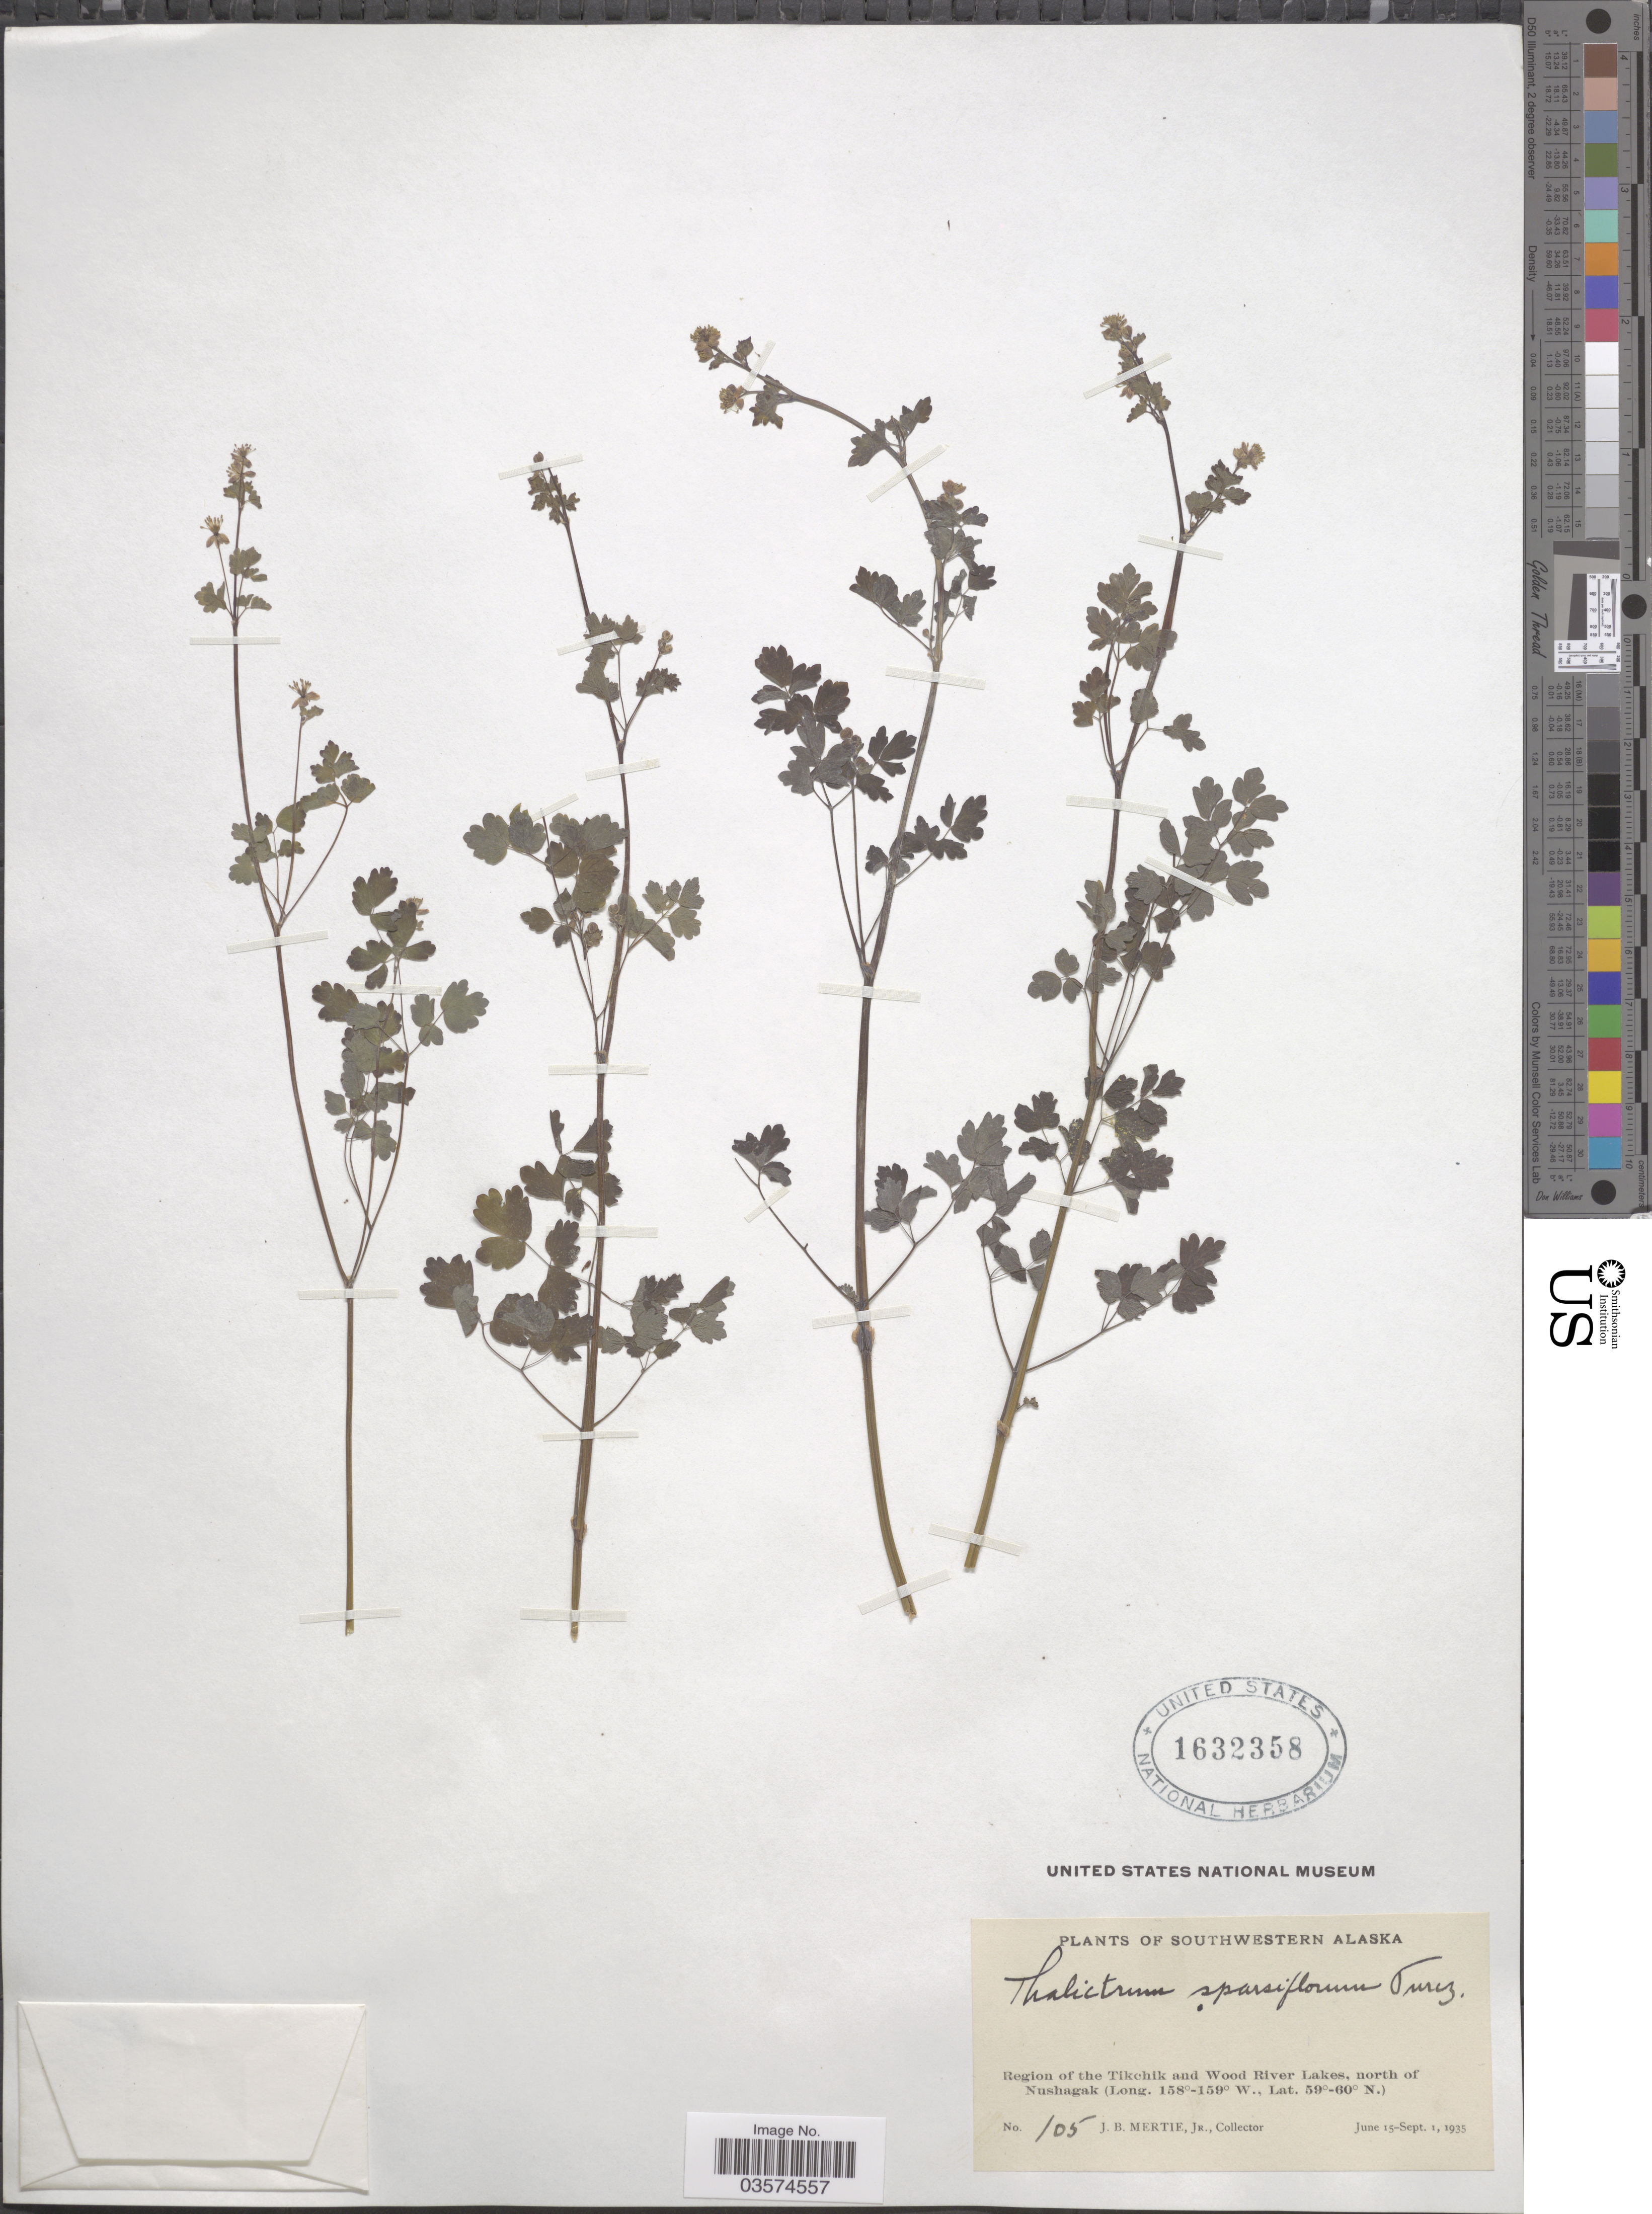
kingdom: Plantae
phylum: Tracheophyta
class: Magnoliopsida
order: Ranunculales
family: Ranunculaceae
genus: Thalictrum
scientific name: Thalictrum sparsiflorum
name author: Turcz. ex Fisch. & C.A. Mey.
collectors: J. Mertie Jr.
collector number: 105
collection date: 1935-06-15/1935-09-01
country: United States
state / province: Alaska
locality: Region of the Tikchik and Wood River Lakes, north of Nushagak. Southwestern Alaska.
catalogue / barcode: US 1632358